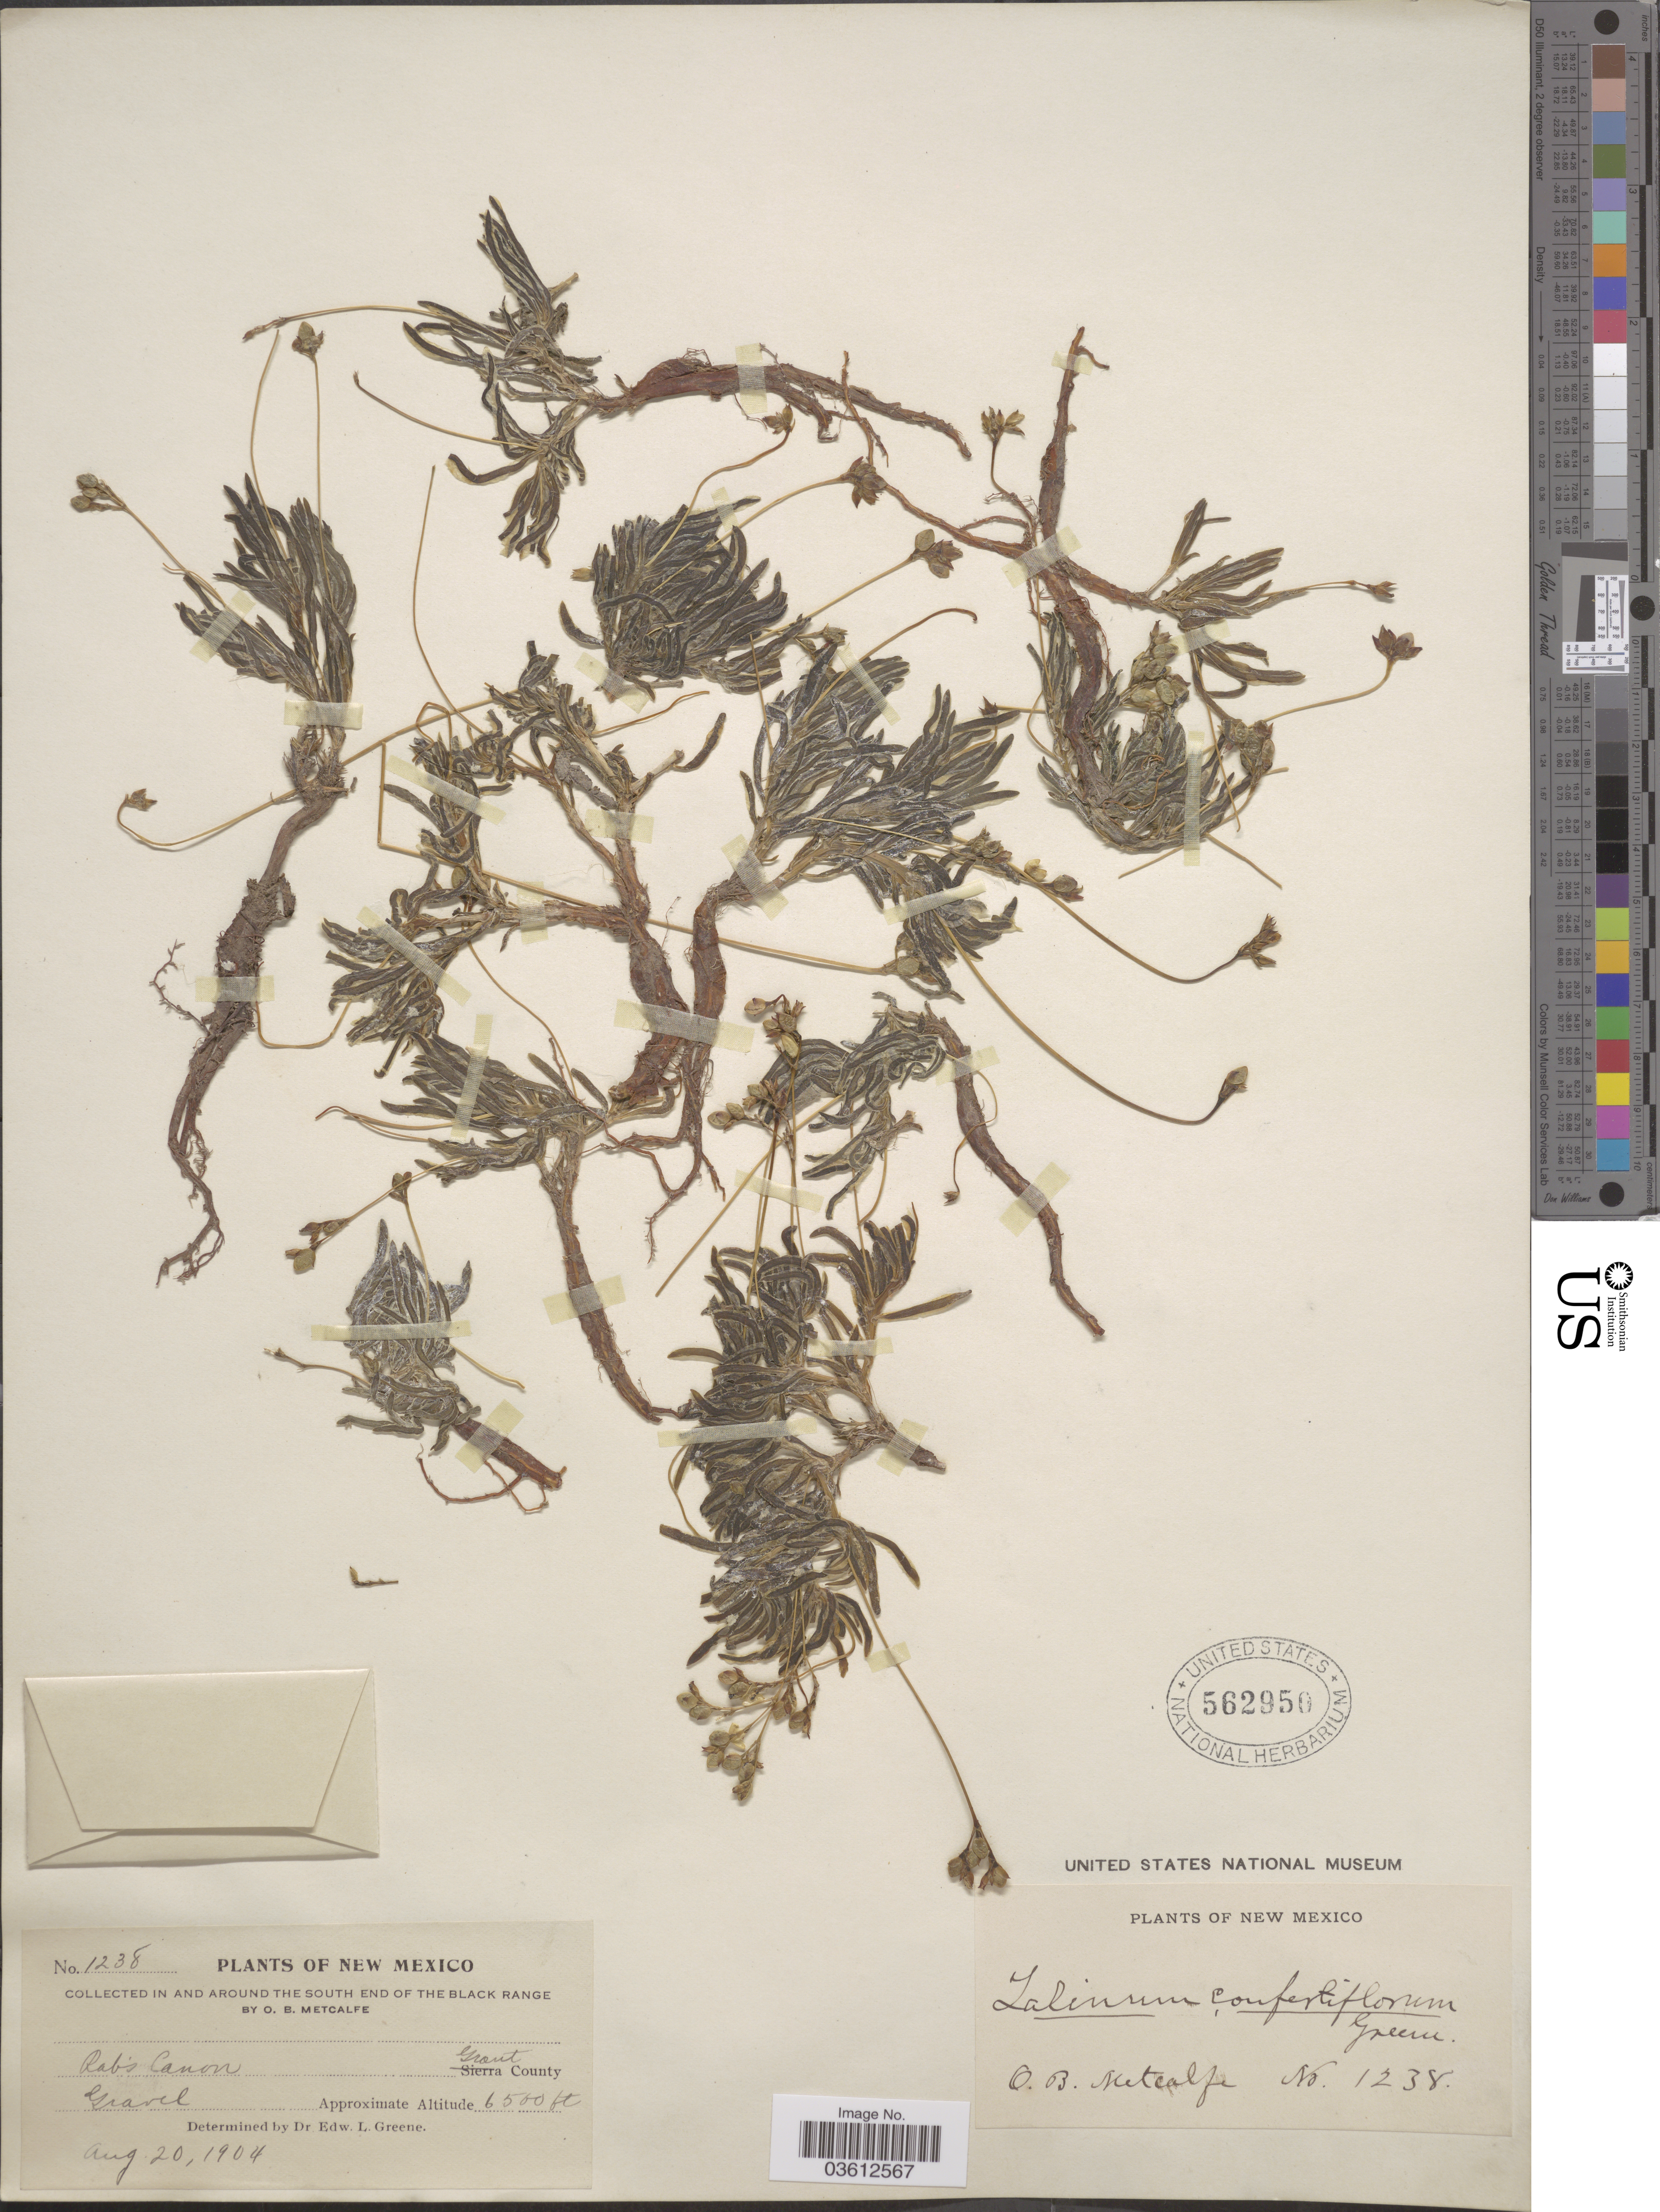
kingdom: Plantae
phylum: Tracheophyta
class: Magnoliopsida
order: Caryophyllales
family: Talinaceae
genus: Talinum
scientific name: Talinum confertiflorum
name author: Greene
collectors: O. B. Metcalfe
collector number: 1238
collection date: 1904-08-20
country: United States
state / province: New Mexico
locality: In and around the south end of the Black Range. Rab's Canon Grant County.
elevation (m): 1981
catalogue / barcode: US 562950